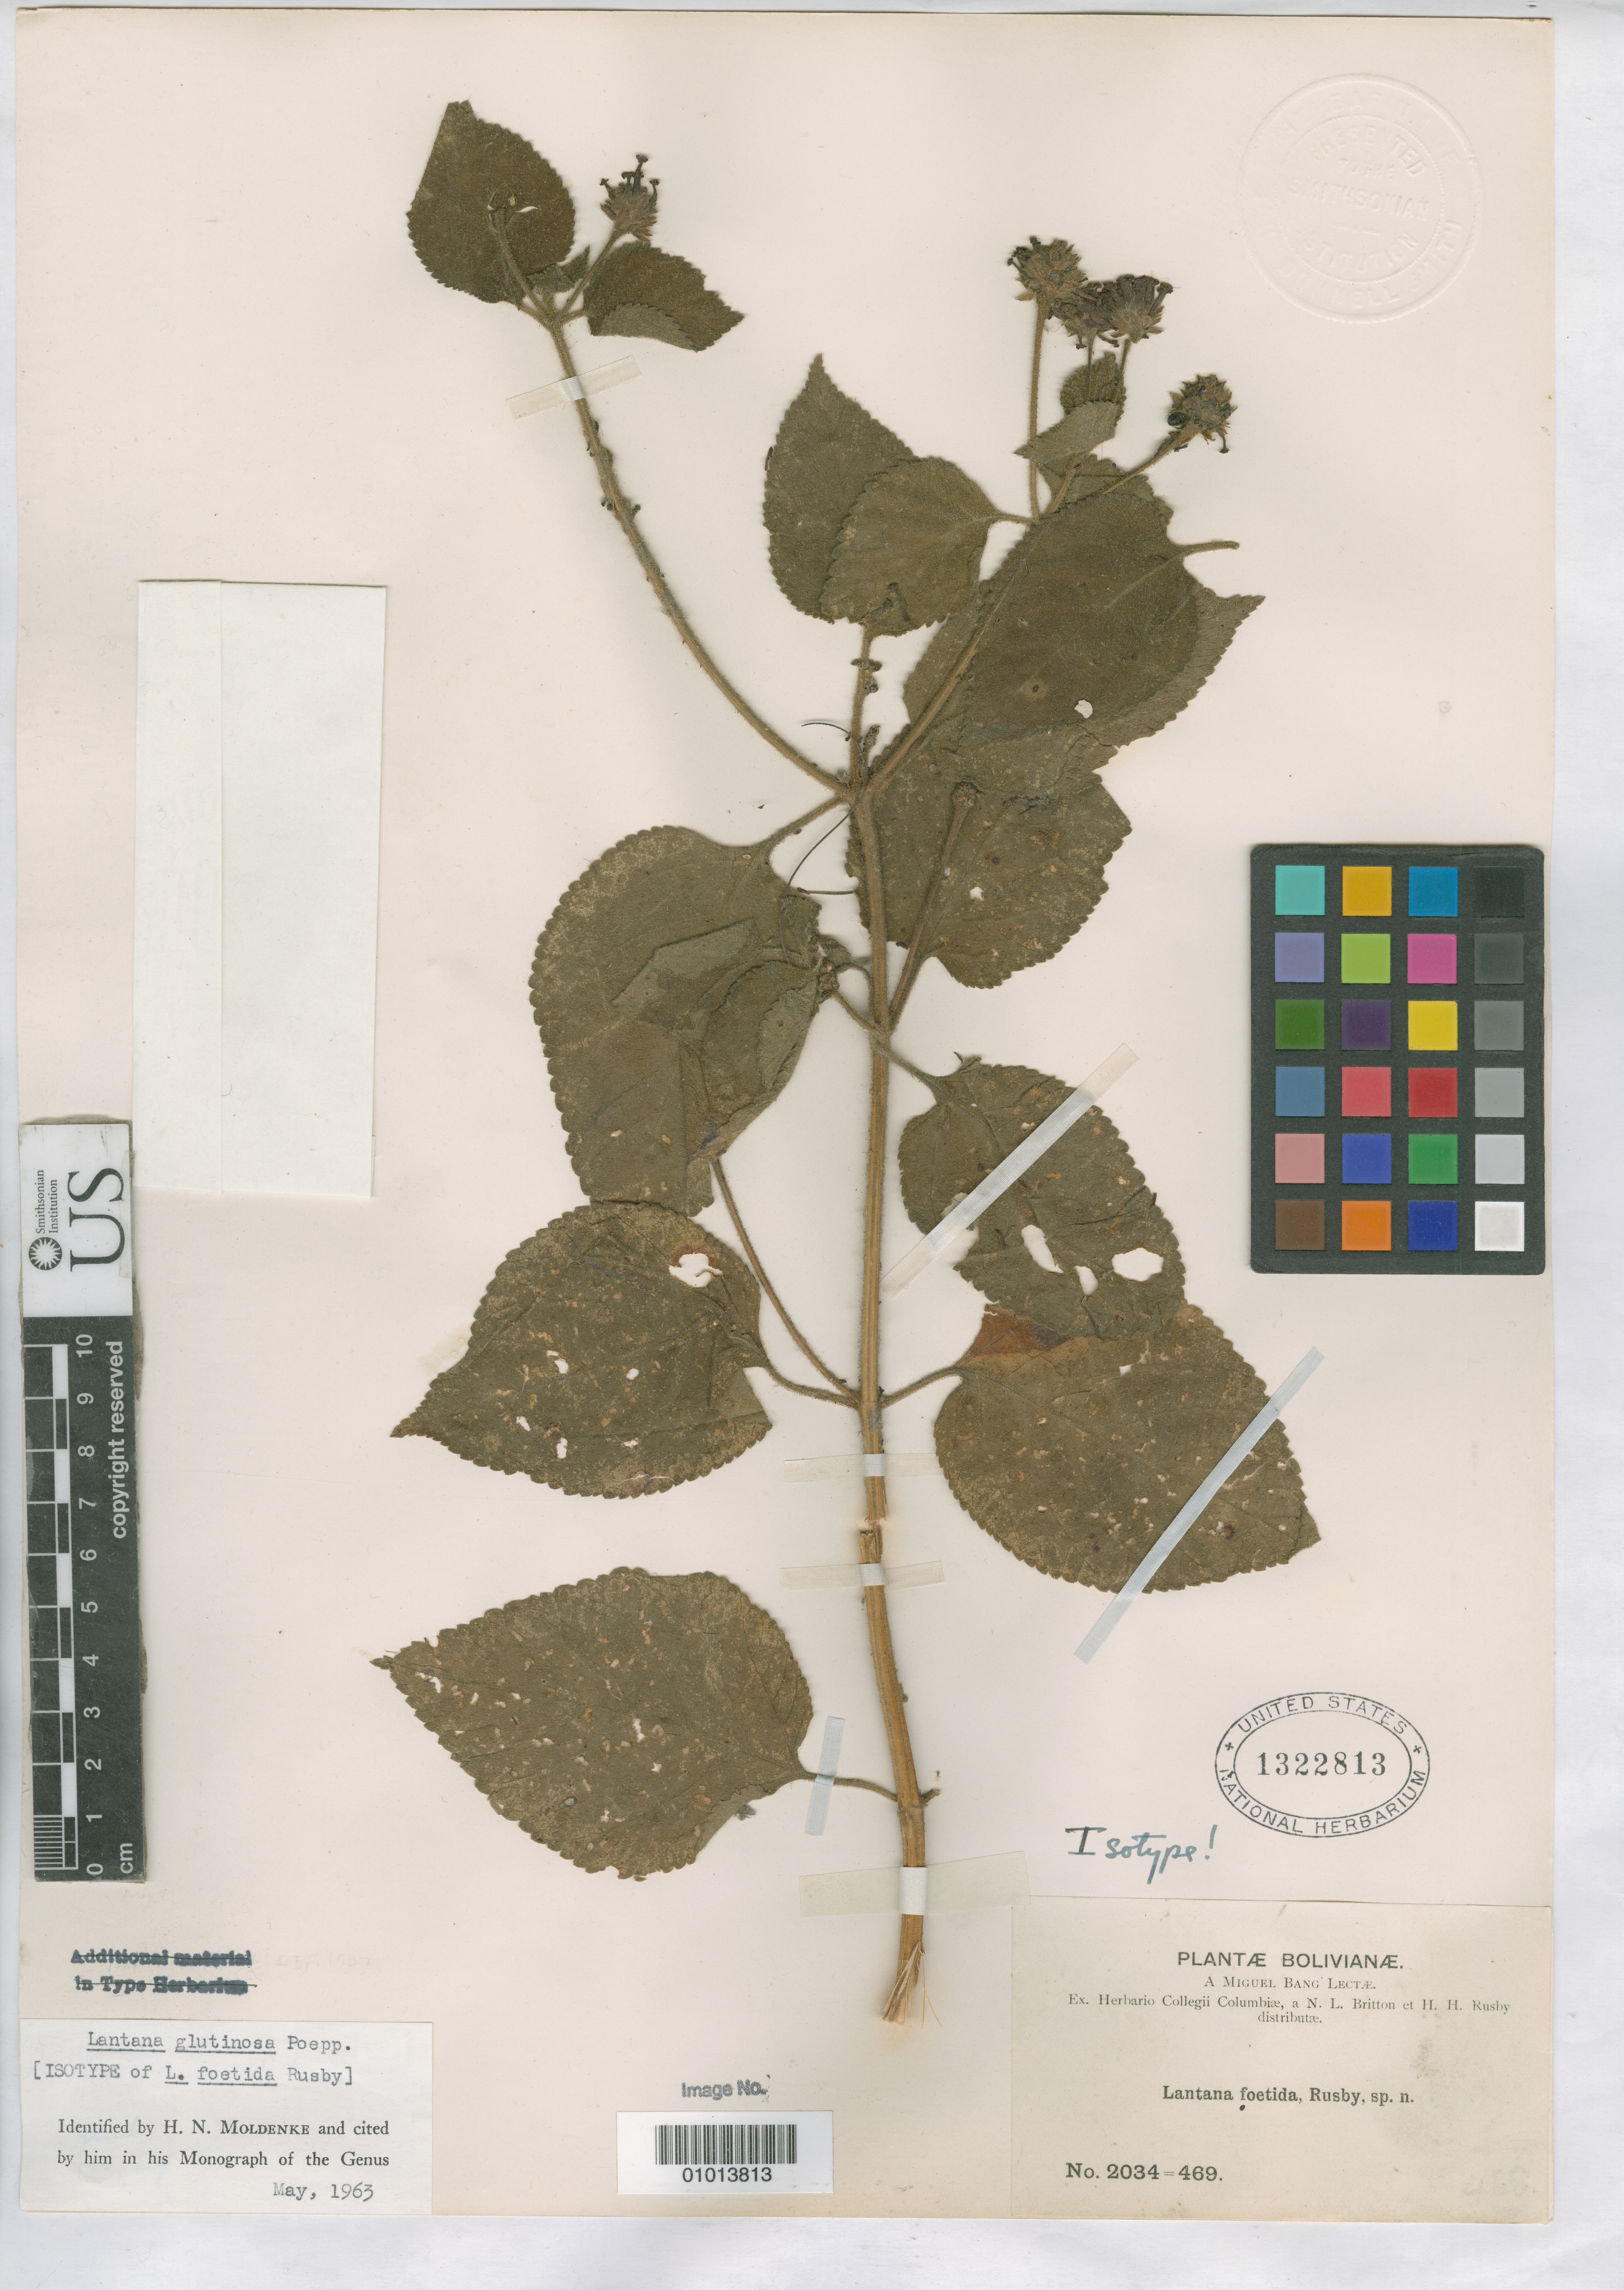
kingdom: Plantae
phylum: Tracheophyta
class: Magnoliopsida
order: Lamiales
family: Verbenaceae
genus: Lantana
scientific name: Lantana foetida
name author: Rusby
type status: Isotype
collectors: N. Britton & H. H. Rusby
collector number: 2034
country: Bolivia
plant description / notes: Collection No. 2034=469.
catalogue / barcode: US 1322813